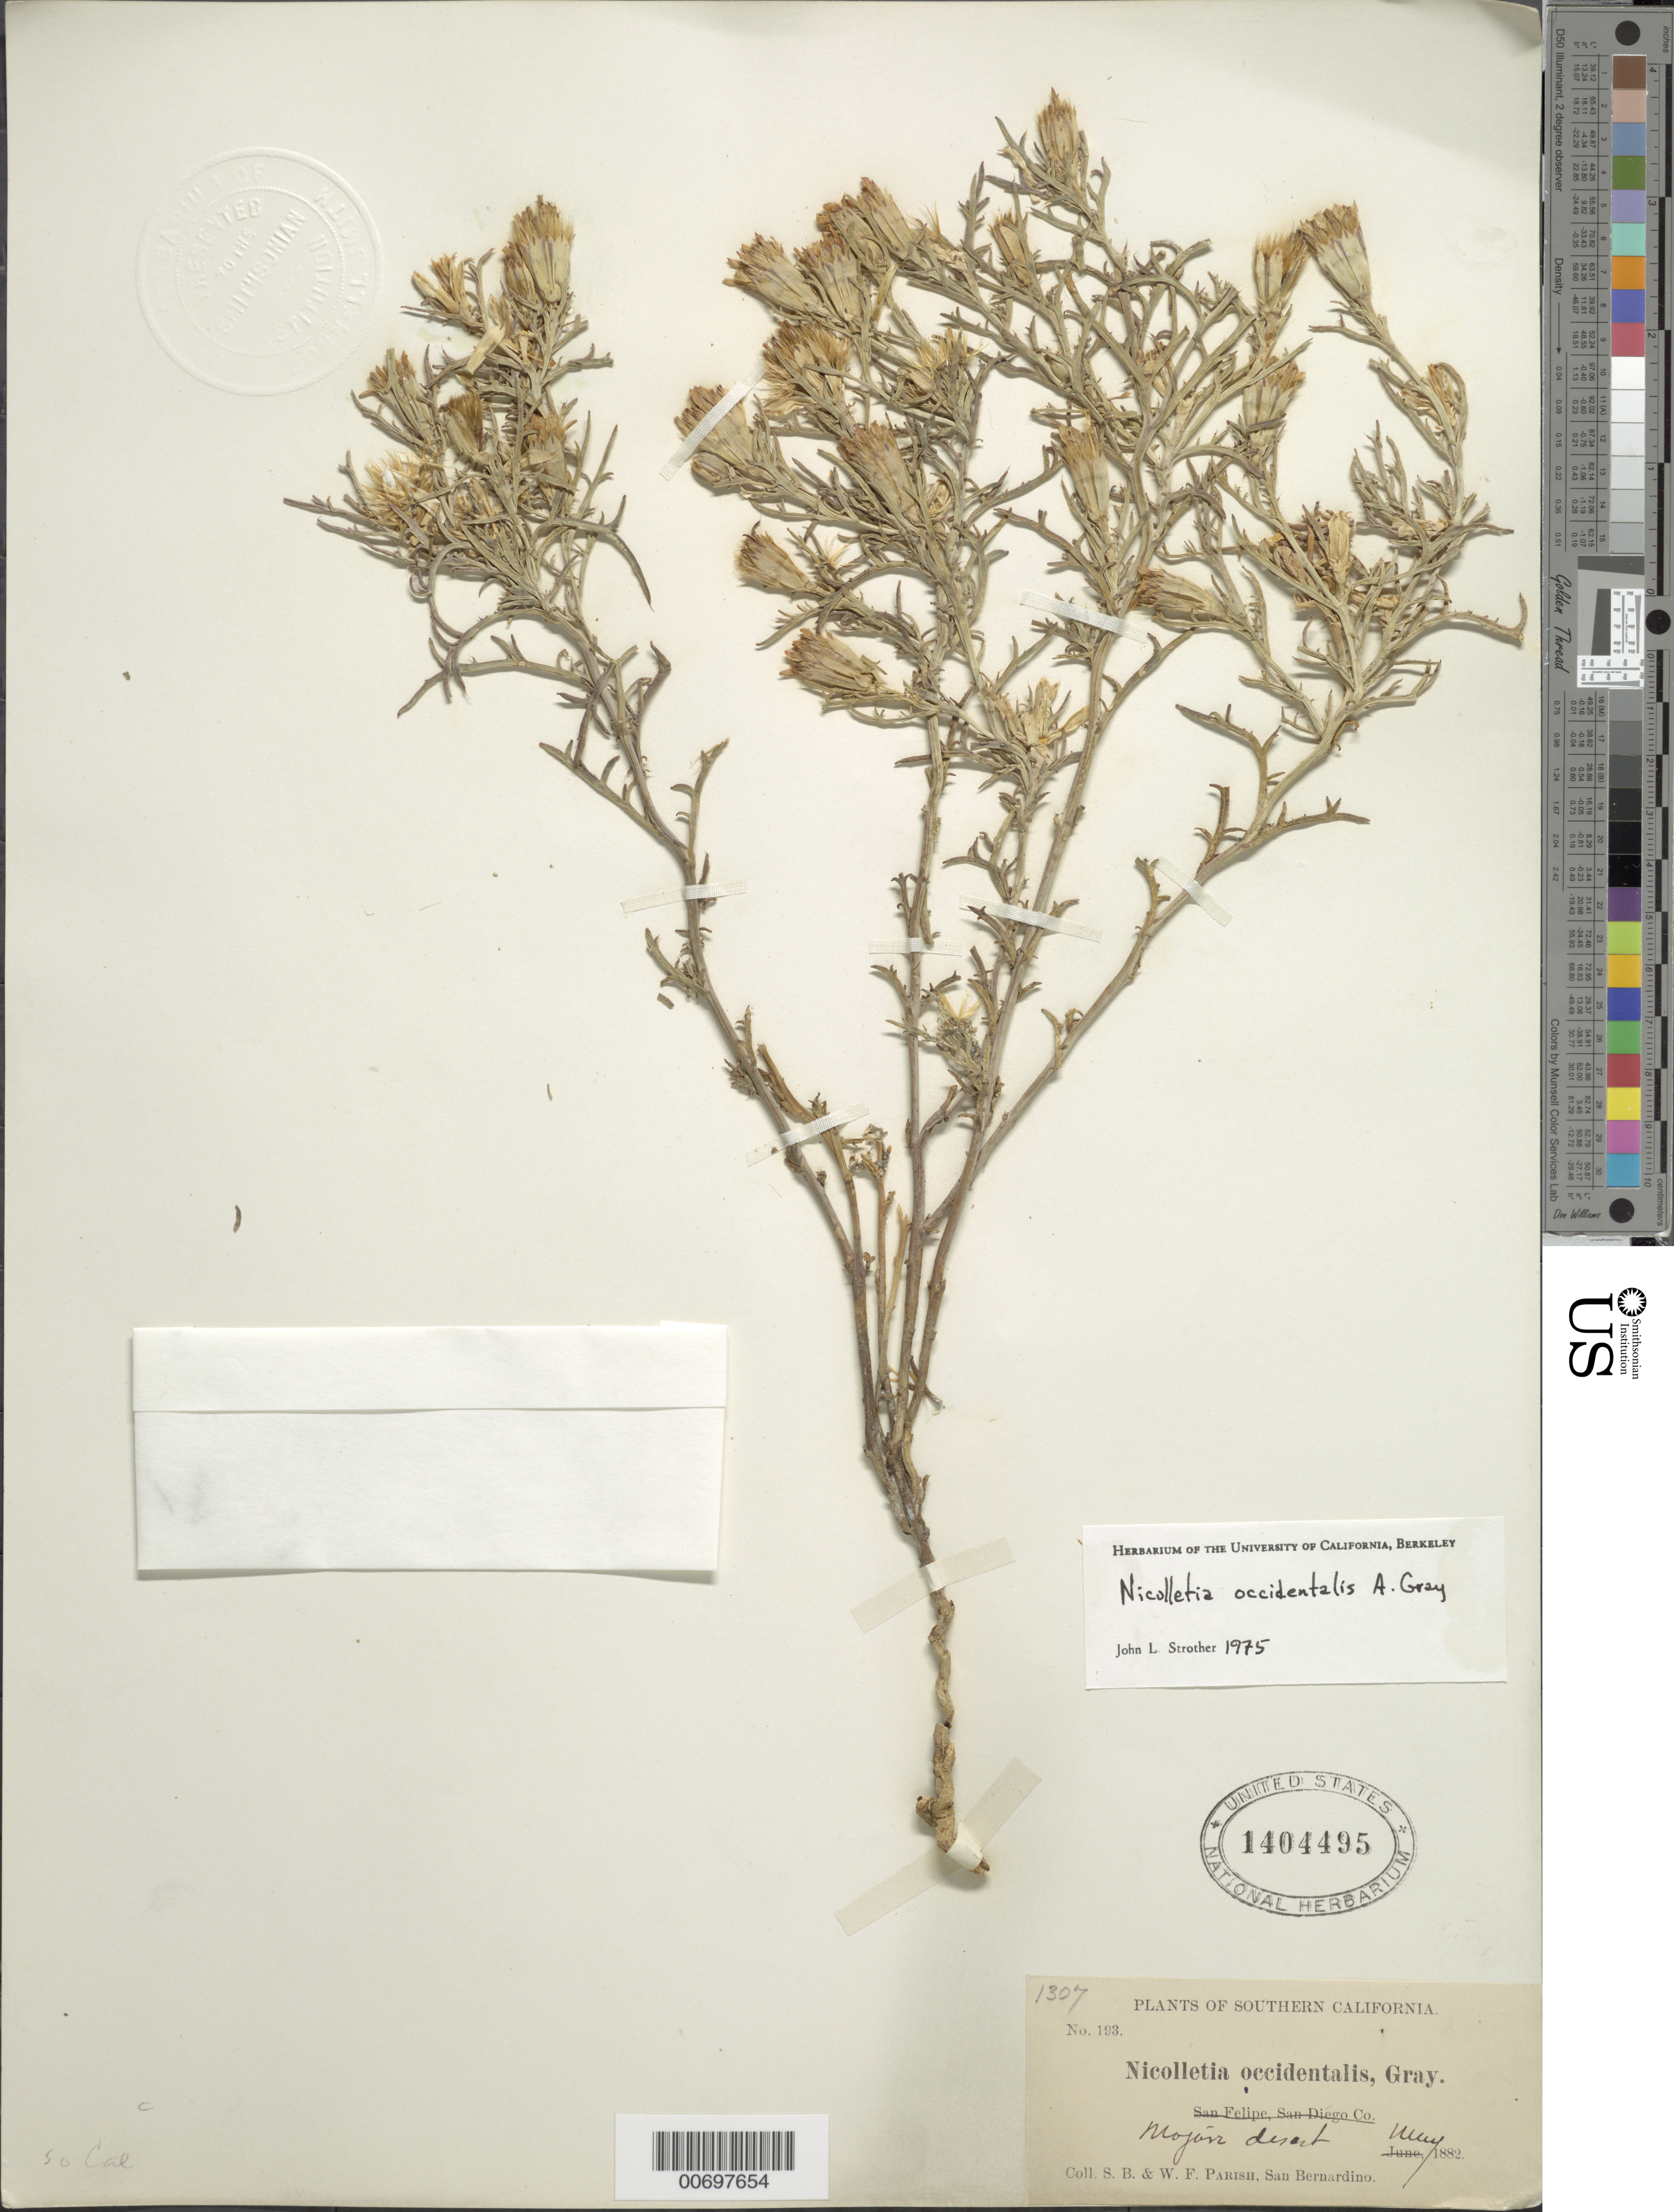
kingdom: Plantae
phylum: Tracheophyta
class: Magnoliopsida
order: Asterales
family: Asteraceae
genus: Nicolletia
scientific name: Nicolletia occidentalis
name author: A. Gray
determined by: Strother, J. L., (UC), University of California Berkeley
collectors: S. B. Parish & W. F. Parish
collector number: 193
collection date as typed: May 1882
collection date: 1882-05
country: United States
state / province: California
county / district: San Bernardino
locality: Mojave Desert.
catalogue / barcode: US 1404495